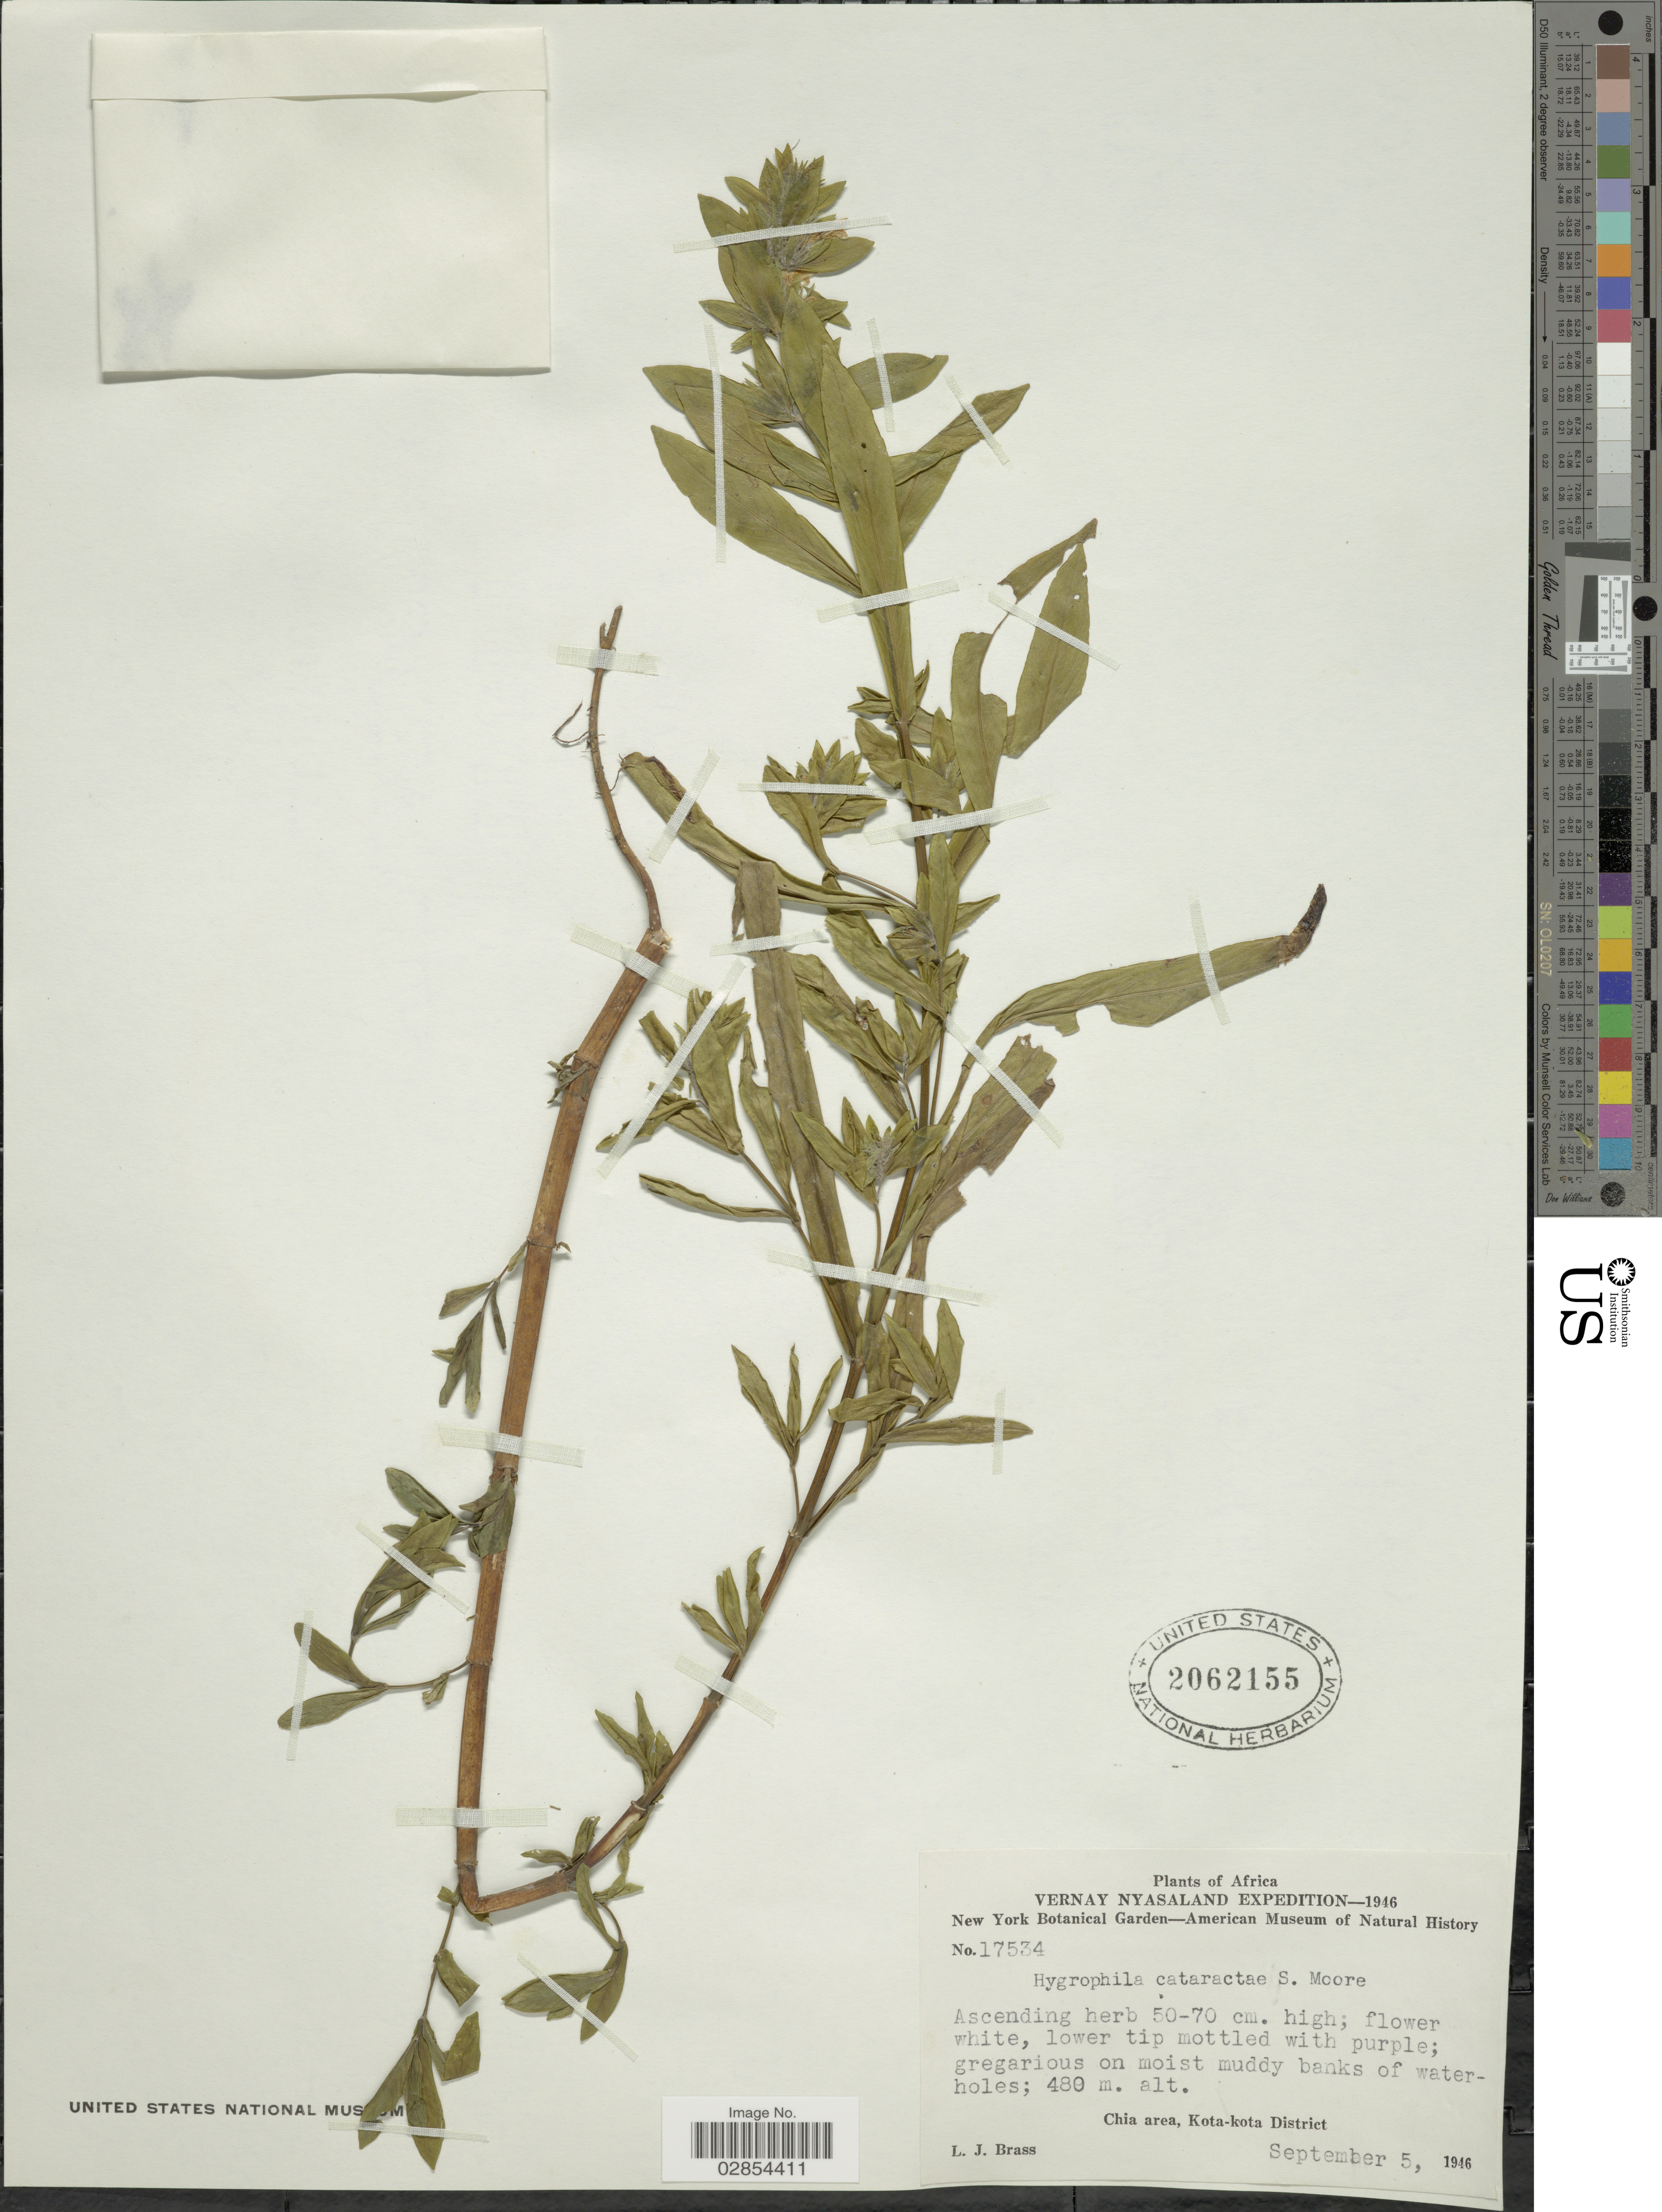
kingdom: Plantae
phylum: Tracheophyta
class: Magnoliopsida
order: Lamiales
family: Acanthaceae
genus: Hygrophila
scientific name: Hygrophila cataractae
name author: S. Moore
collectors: L. J. Brass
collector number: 17534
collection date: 1946-09-05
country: Malawi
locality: Vernay Nyasaland. Chia area, Kota-kota District.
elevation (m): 480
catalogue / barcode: US 2062155